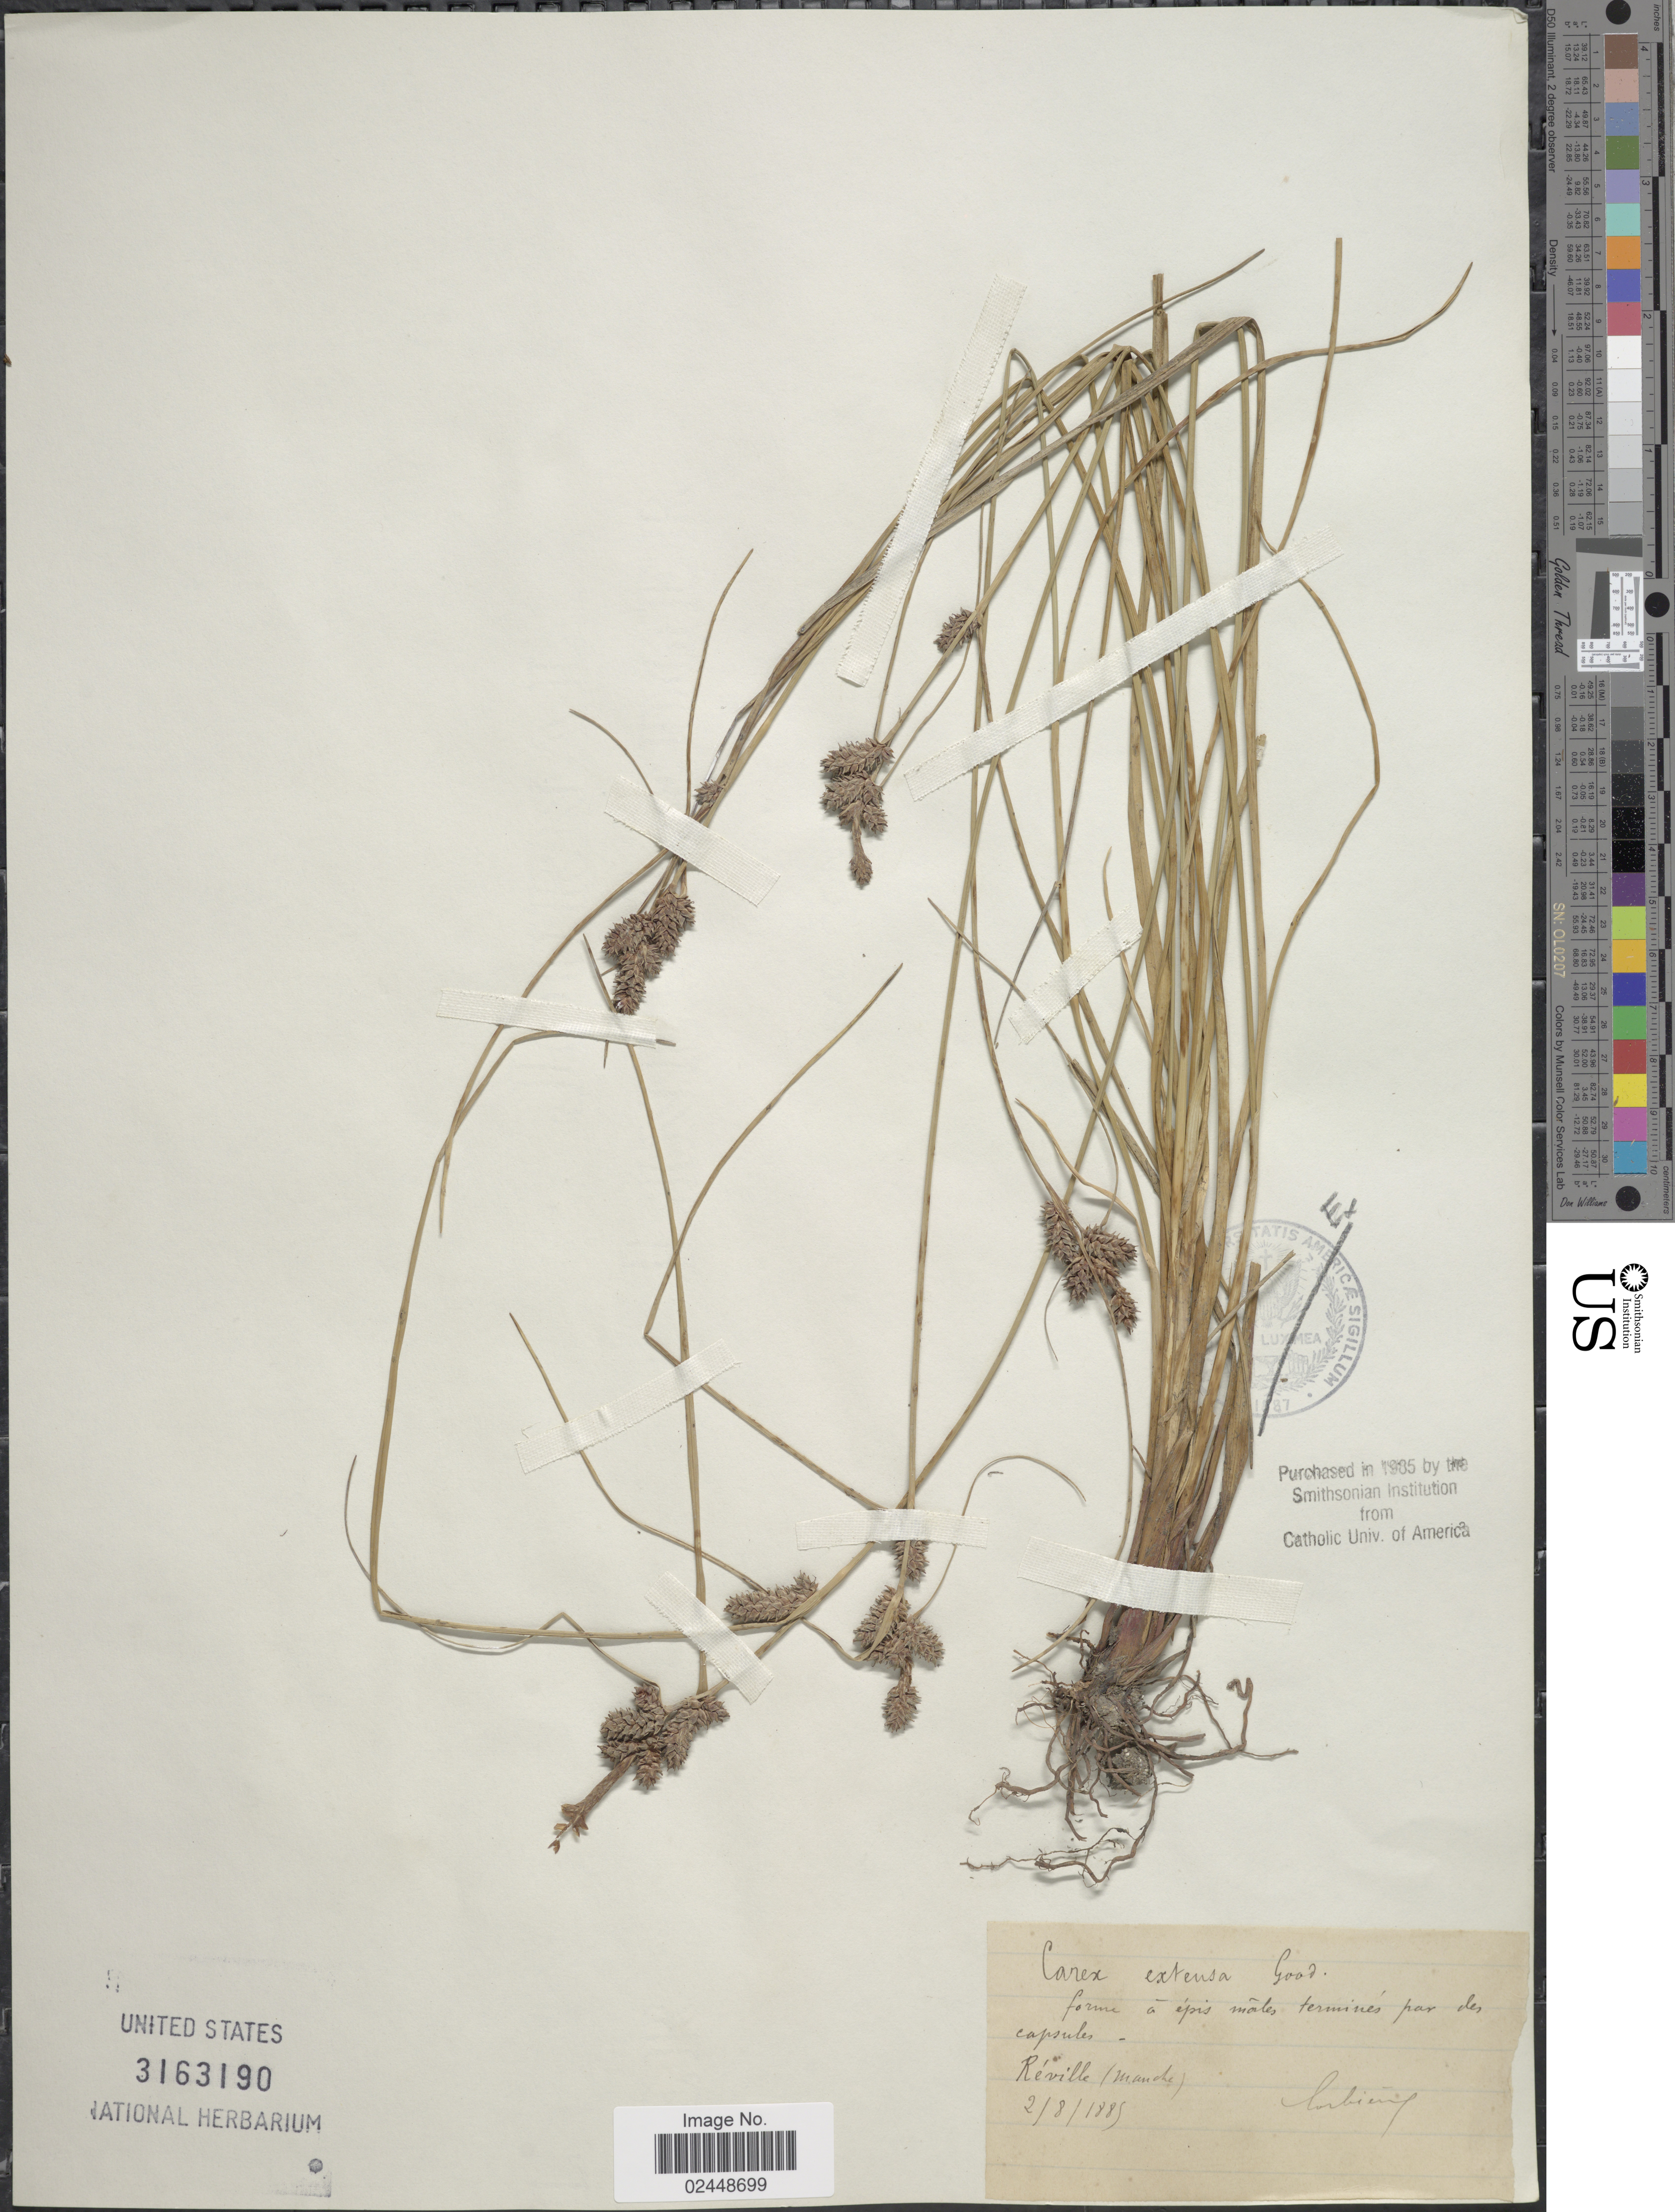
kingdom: Plantae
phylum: Tracheophyta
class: Liliopsida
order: Poales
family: Cyperaceae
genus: Carex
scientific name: Carex extensa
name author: Gooden.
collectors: Corbiere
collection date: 1889-08-02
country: France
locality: Reville (Manche)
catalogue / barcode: US 3163190